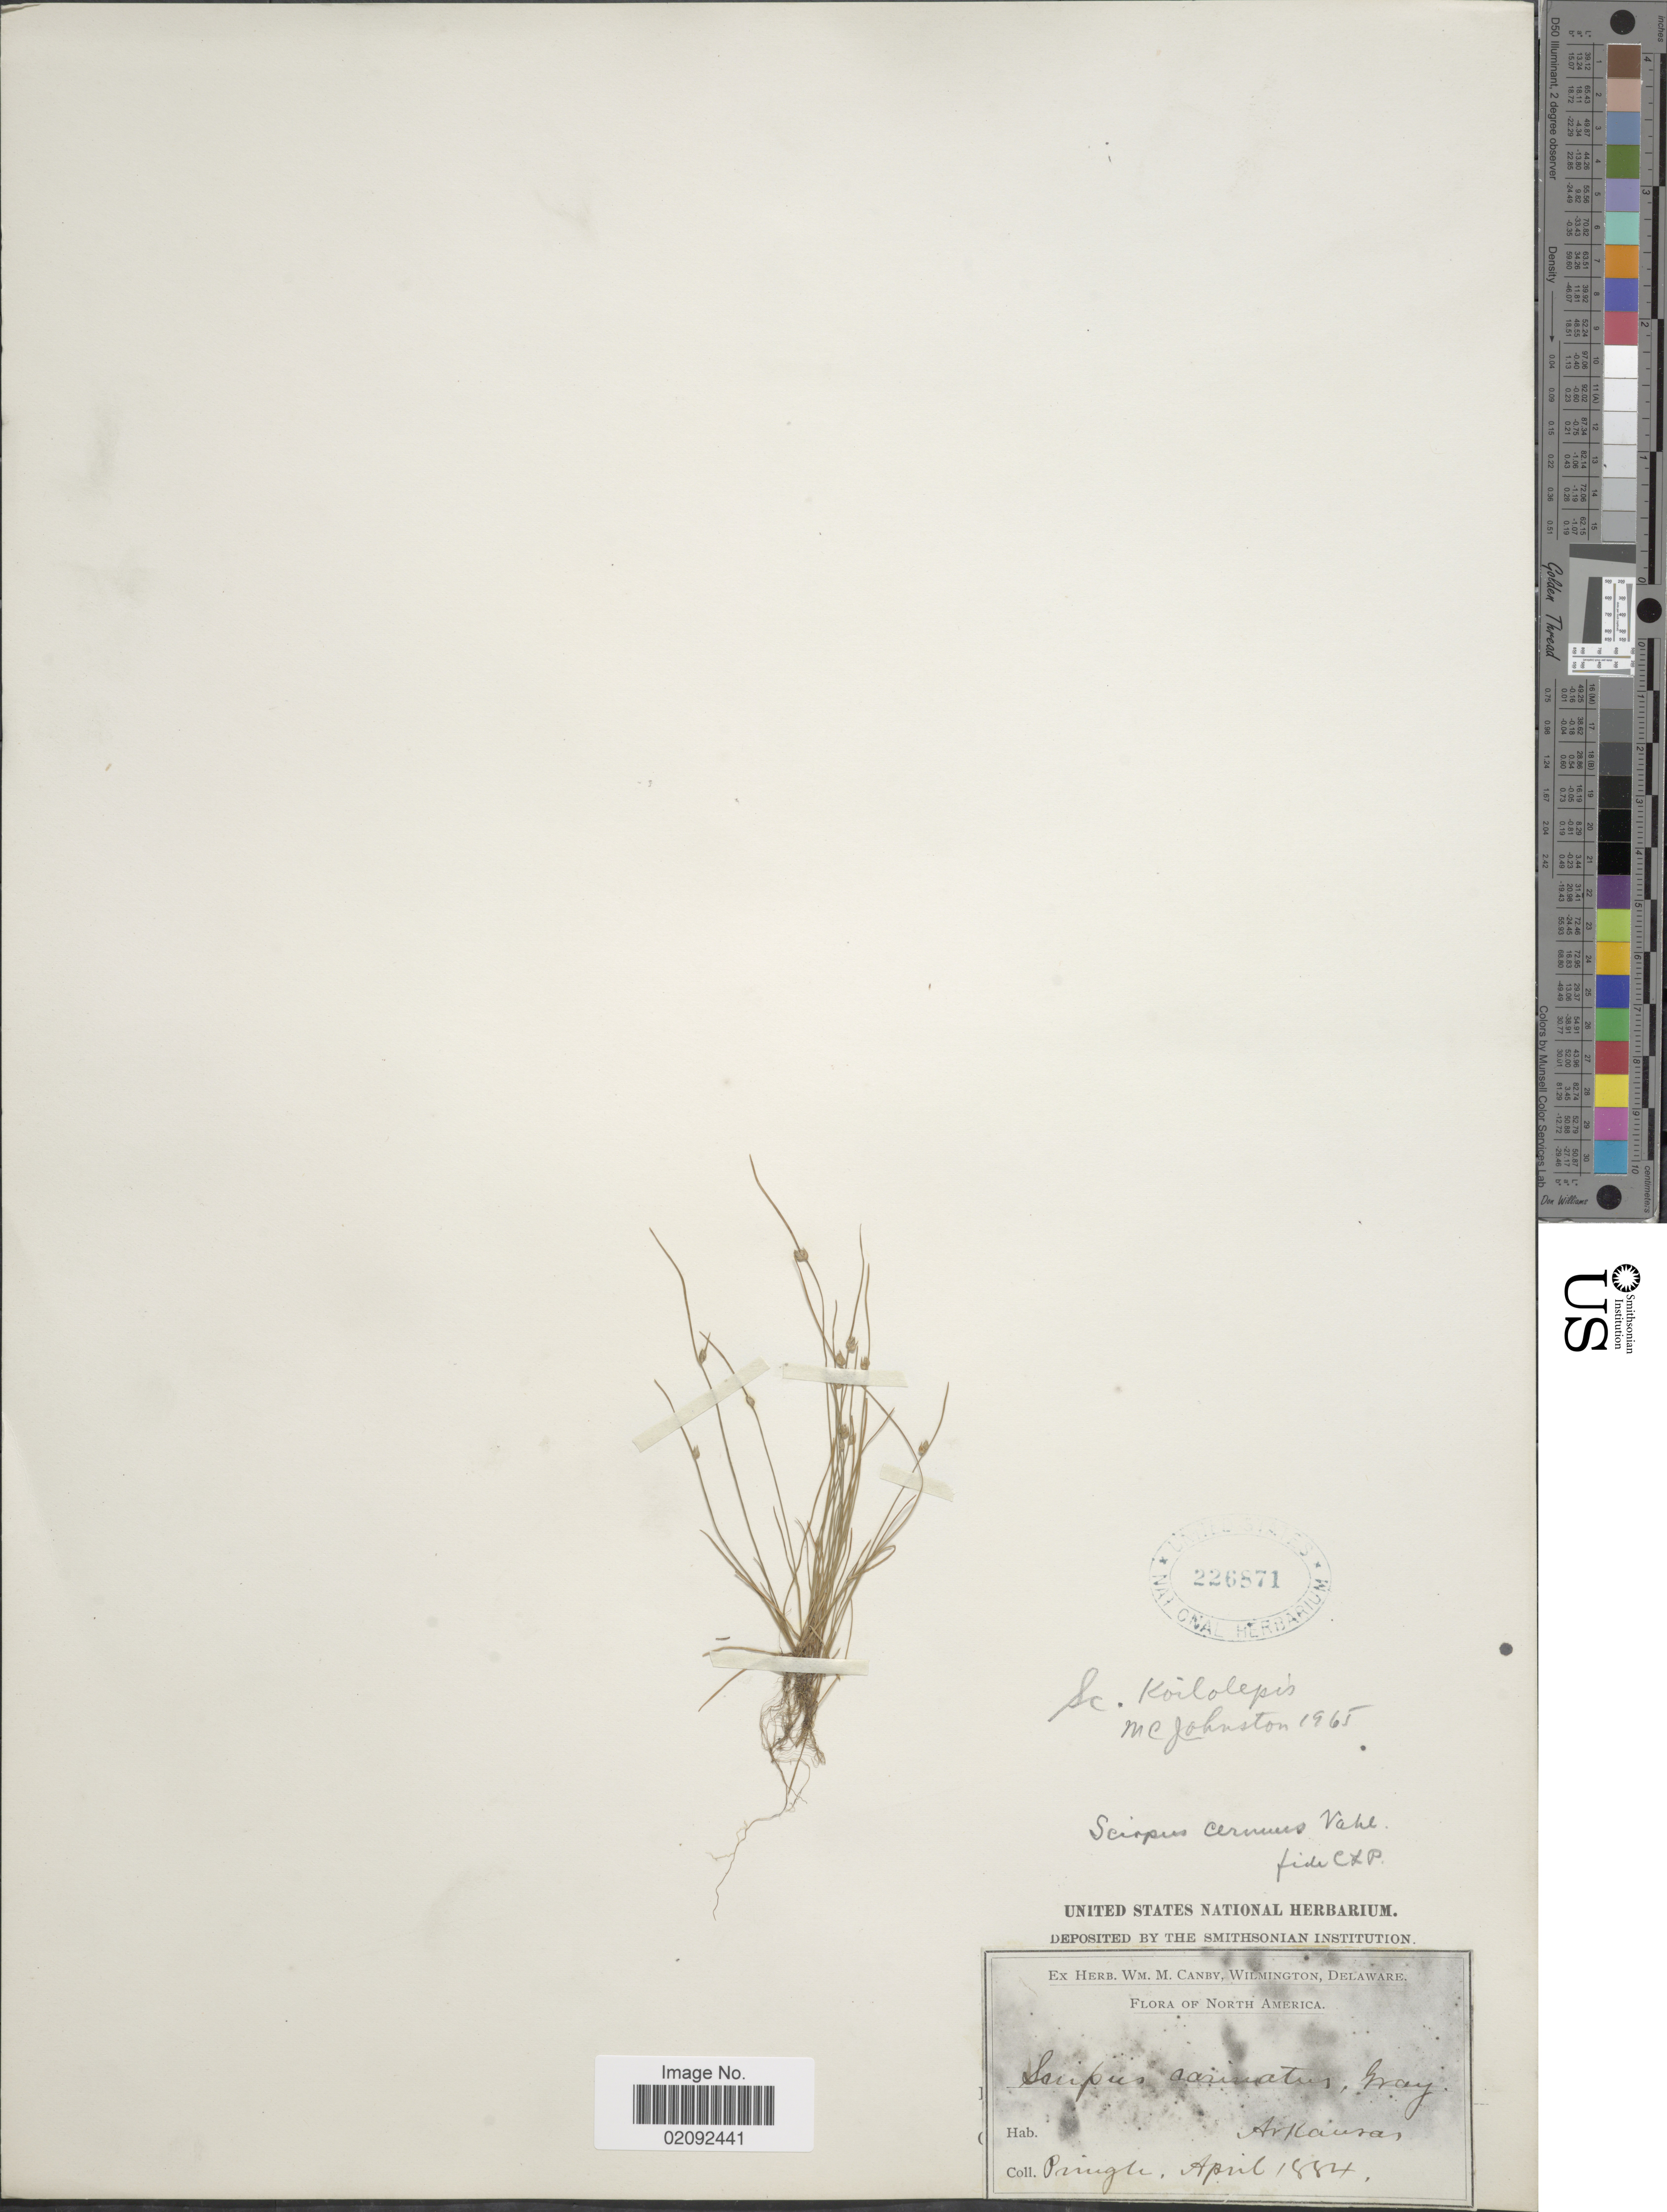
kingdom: Plantae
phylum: Tracheophyta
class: Liliopsida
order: Poales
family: Cyperaceae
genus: Isolepis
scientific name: Isolepis carinata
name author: Hook. & Arn. ex Torr.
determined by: Strong, M. T., (US), Smithsonian Institution - National Museum of Natural History (UNITED STATES)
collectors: -- Pringle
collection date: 1884-04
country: United States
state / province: Arkansas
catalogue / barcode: US 226871